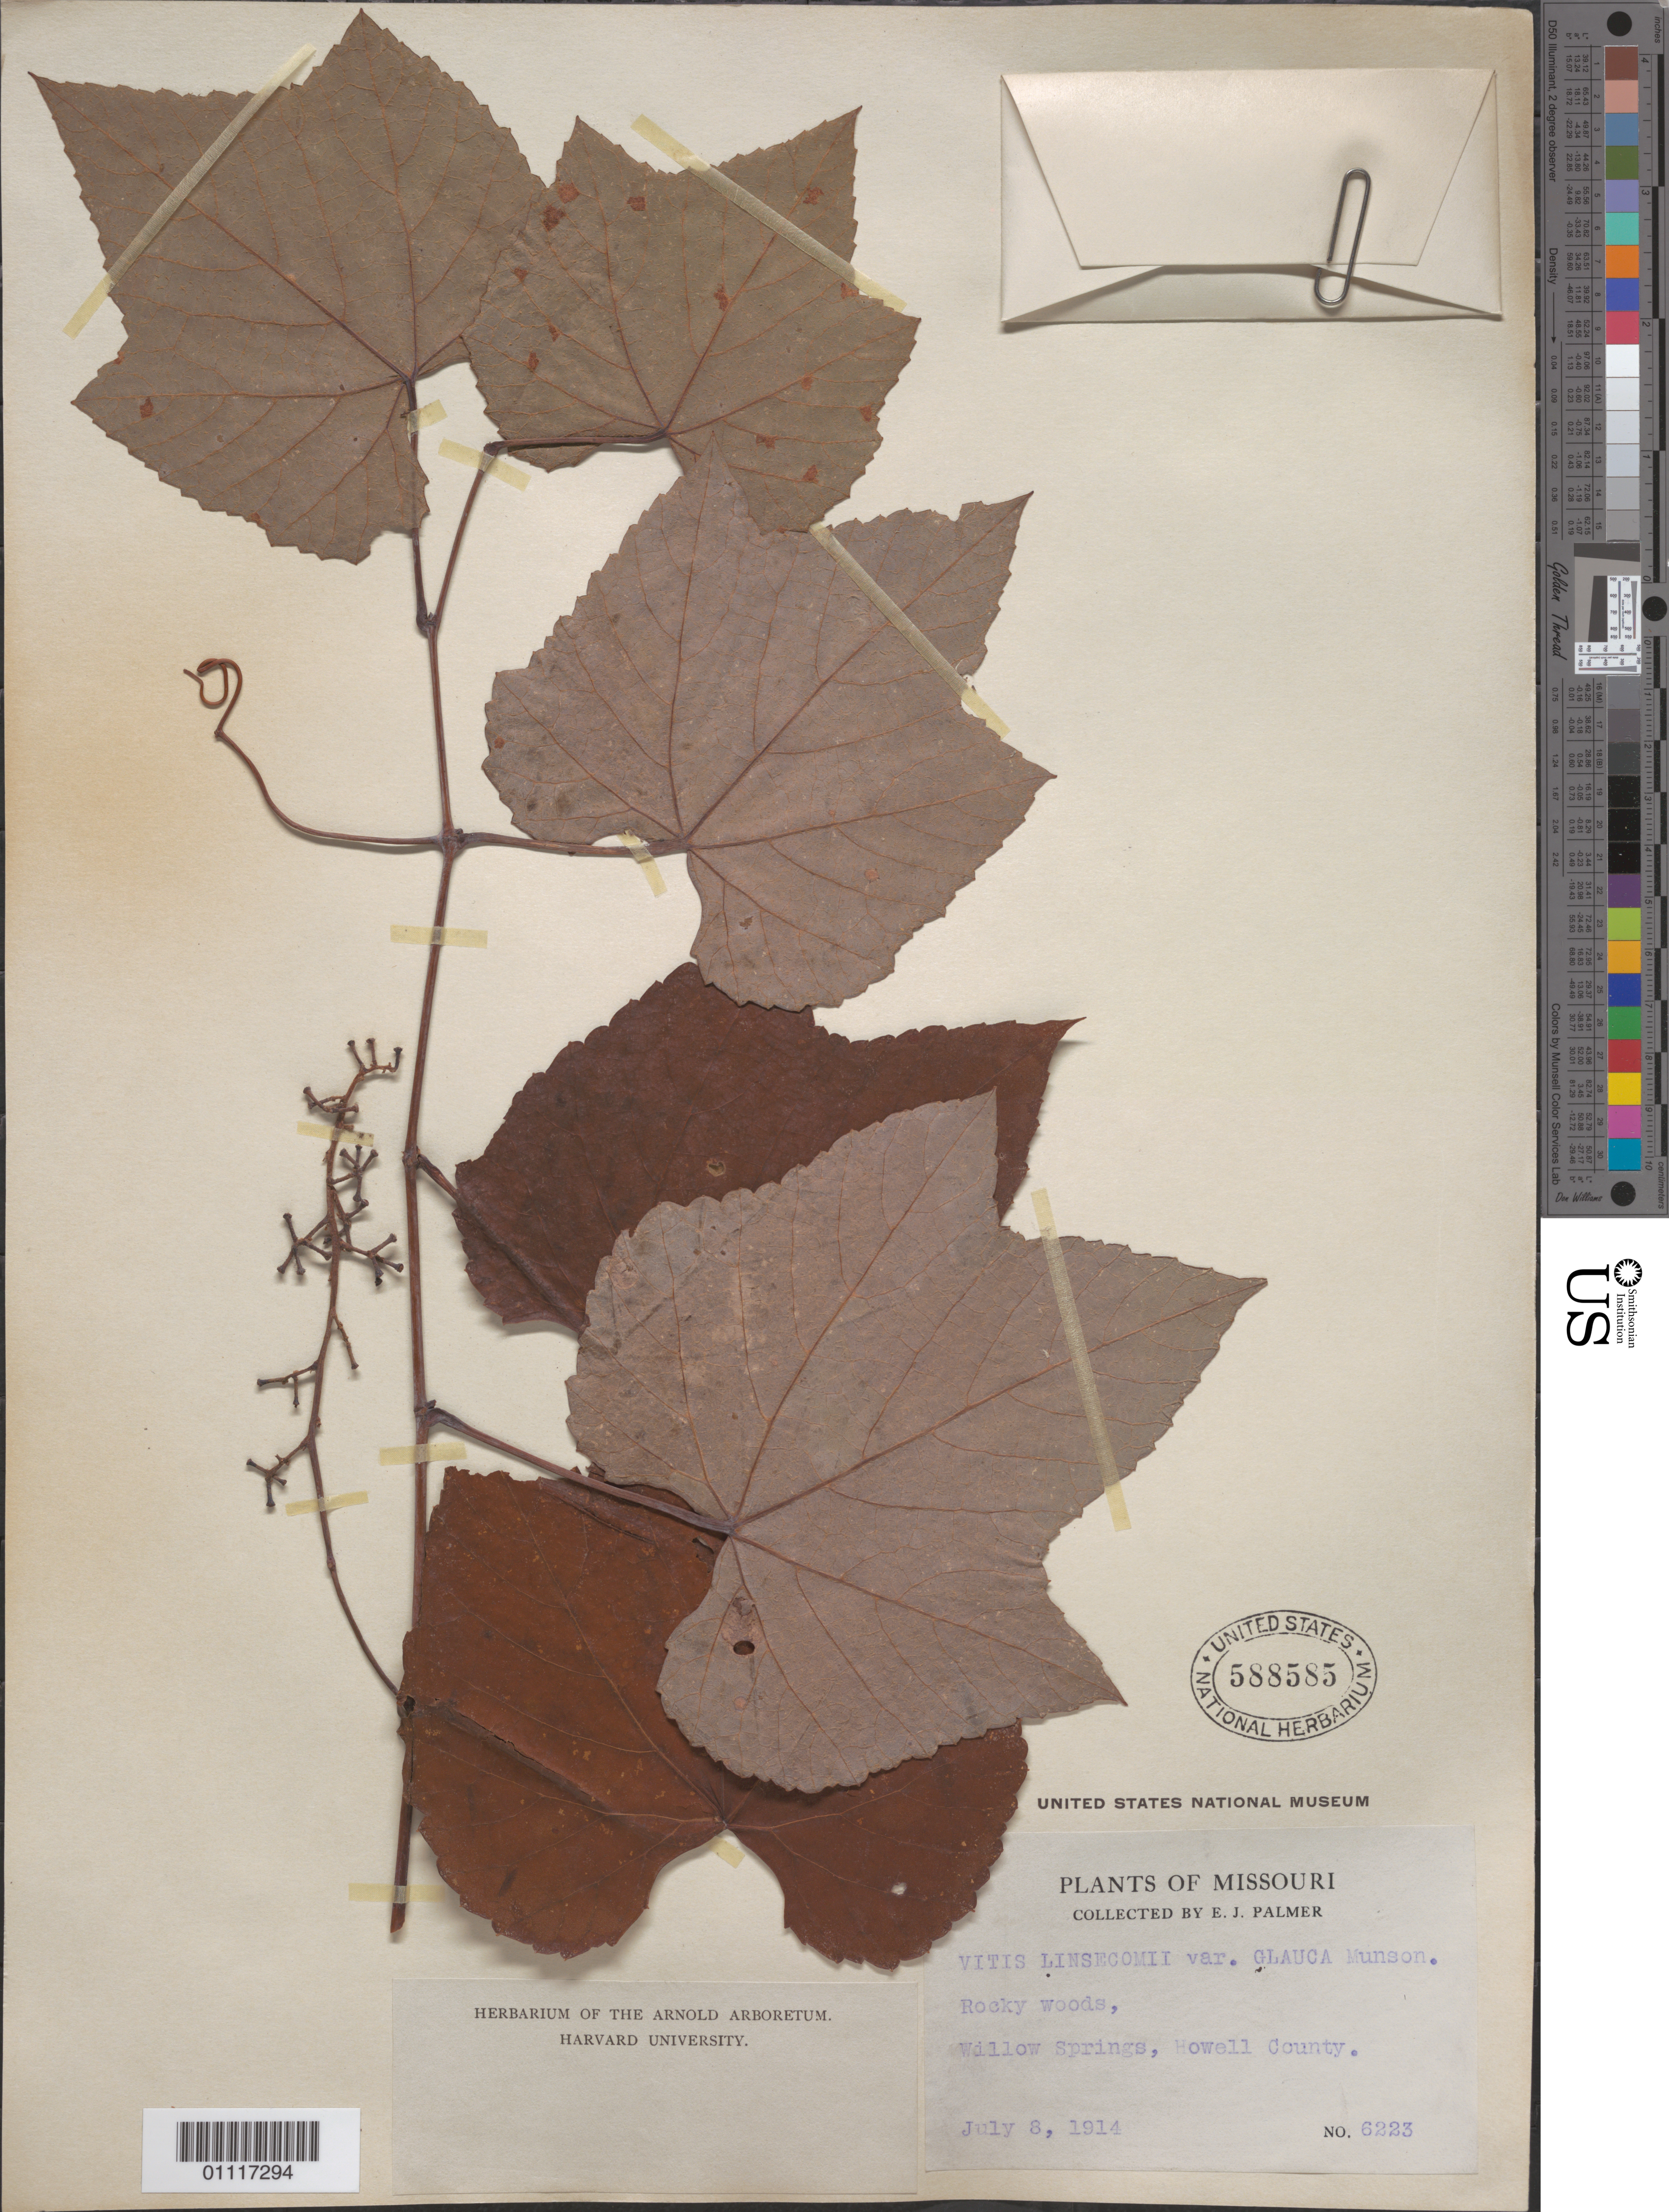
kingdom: Plantae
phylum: Tracheophyta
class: Magnoliopsida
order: Vitales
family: Vitaceae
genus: Vitis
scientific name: Vitis linsecomii var. glauca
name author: Munson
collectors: E. J. Palmer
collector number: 6223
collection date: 1914-07-08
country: United States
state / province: Missouri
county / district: Howell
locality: Willow springs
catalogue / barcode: US 588585